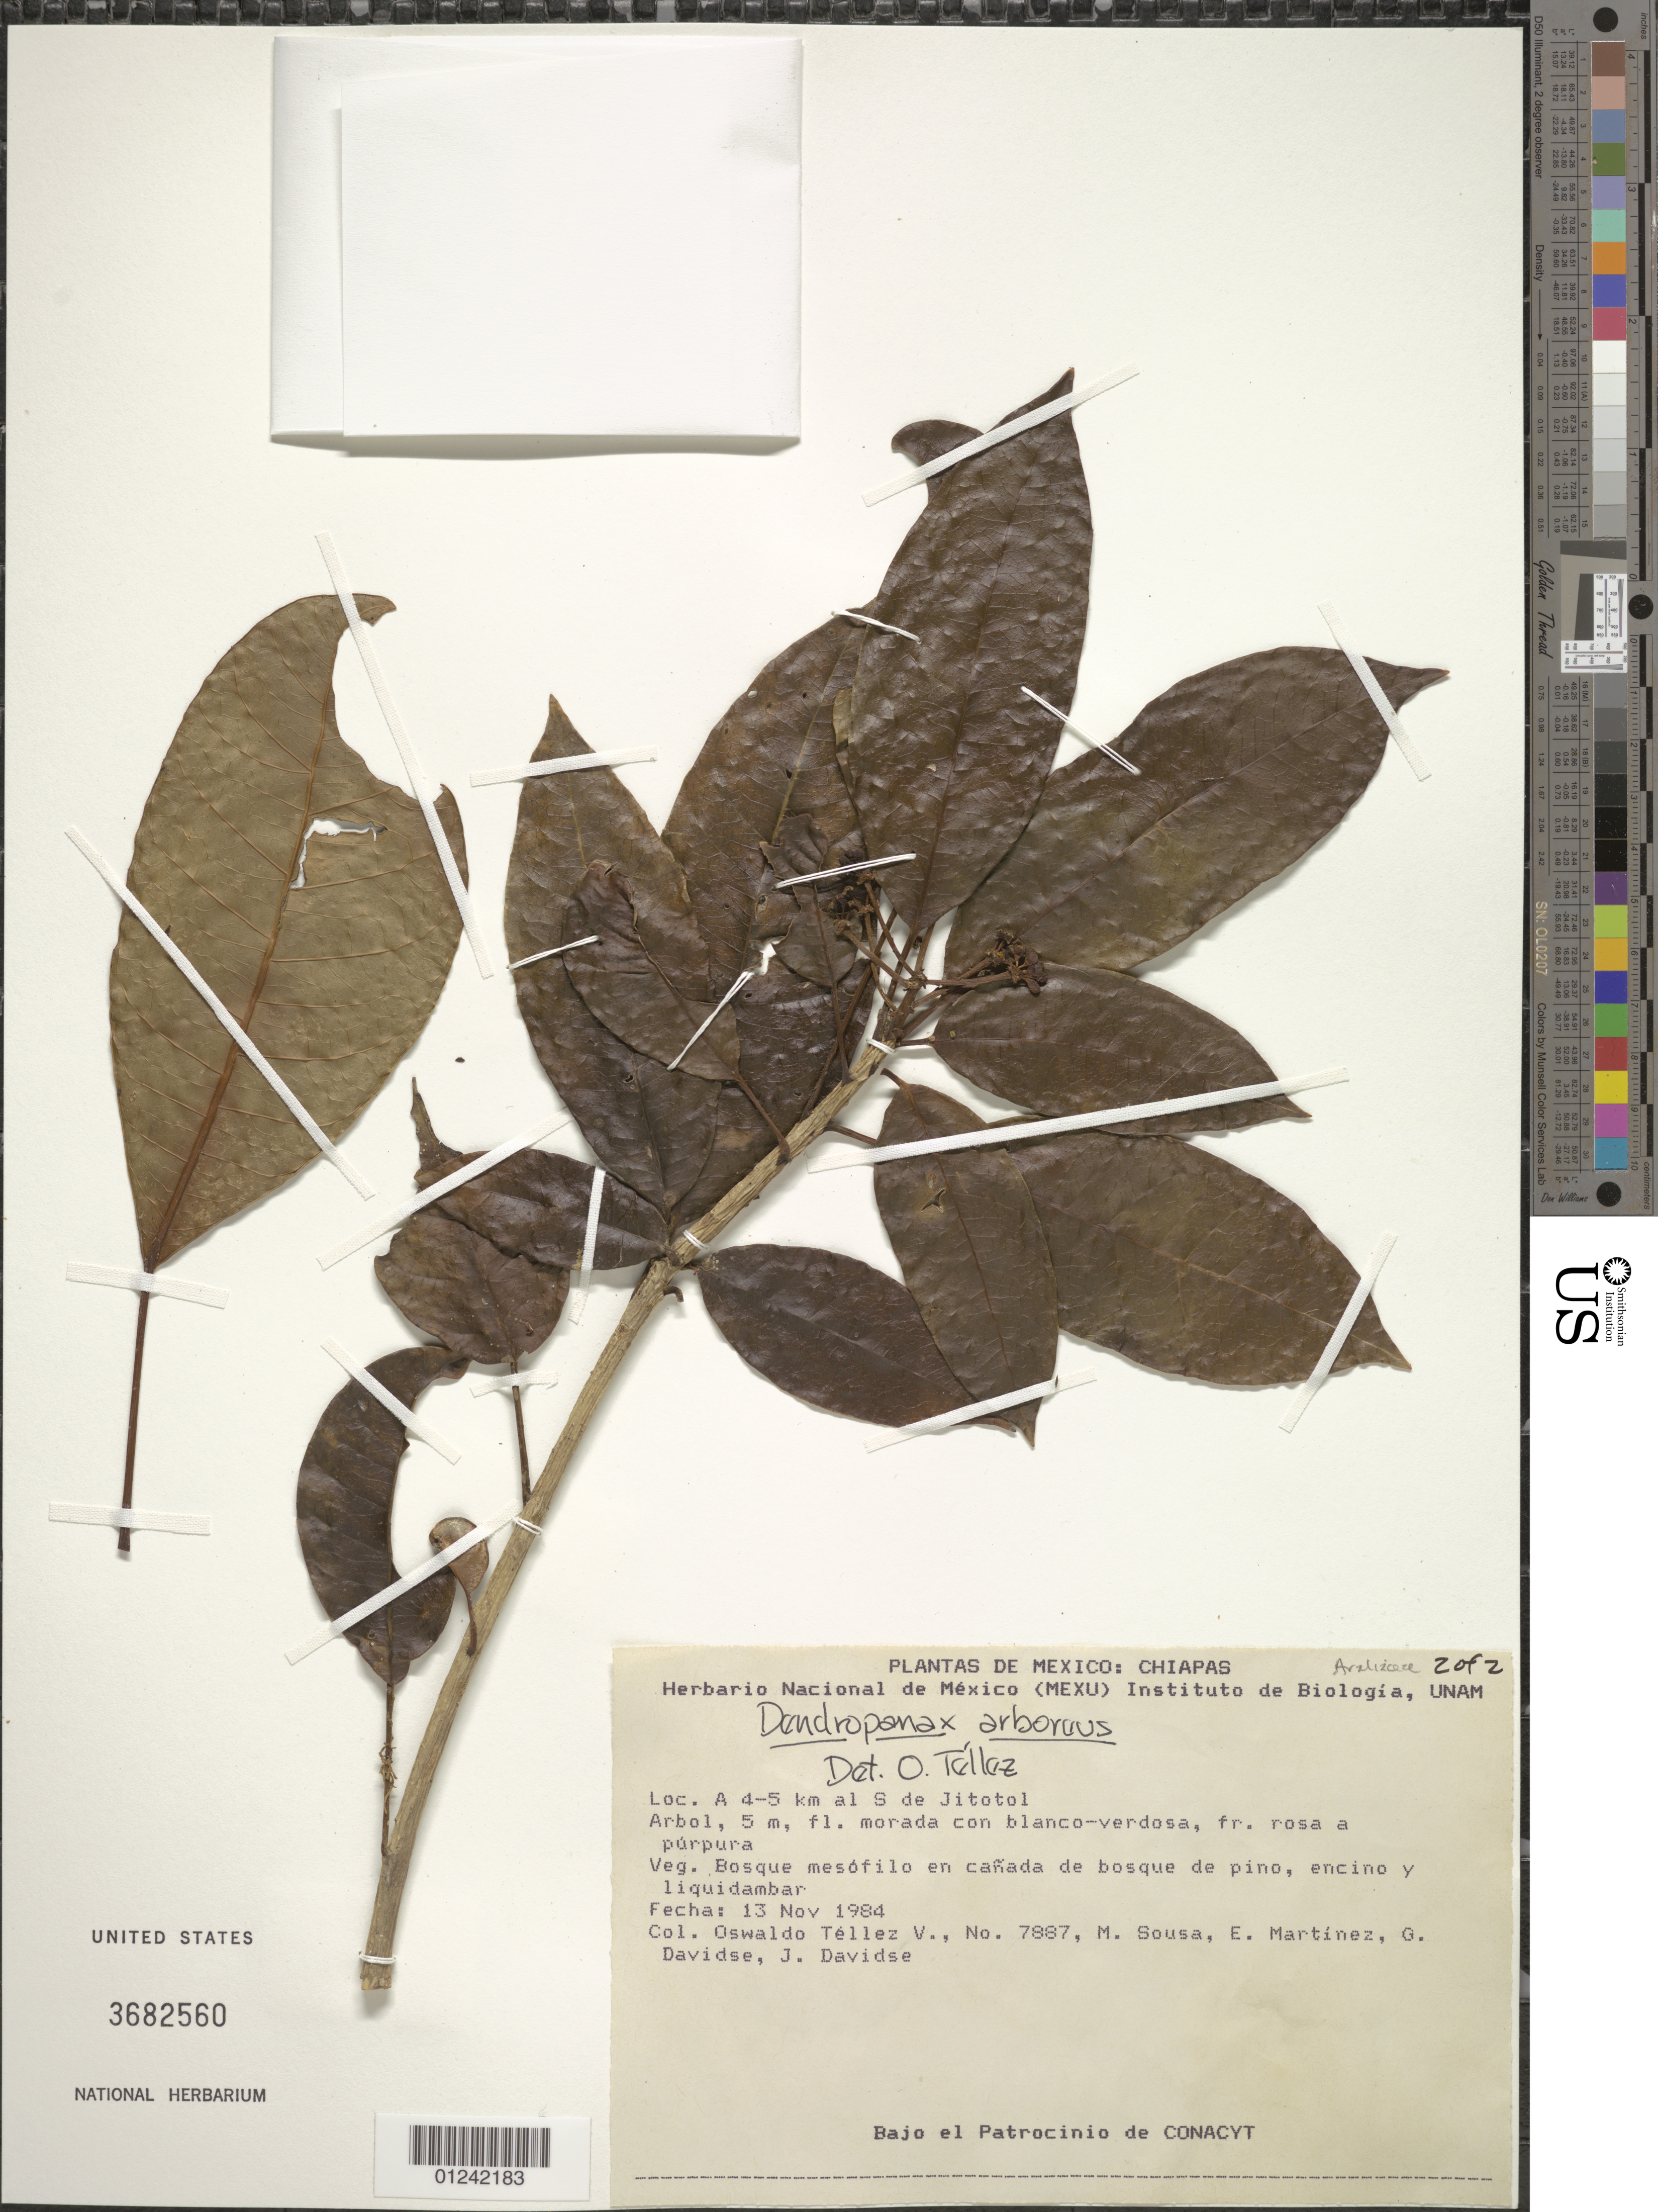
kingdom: Plantae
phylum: Tracheophyta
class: Magnoliopsida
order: Apiales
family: Araliaceae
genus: Dendropanax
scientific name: Dendropanax arboreus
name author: (L.) Decne. & Planch.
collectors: O. Téllez V.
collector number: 7887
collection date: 1984-11-13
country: Mexico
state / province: Chiapas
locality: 4-5 km S de Jitotol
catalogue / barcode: US 3682560